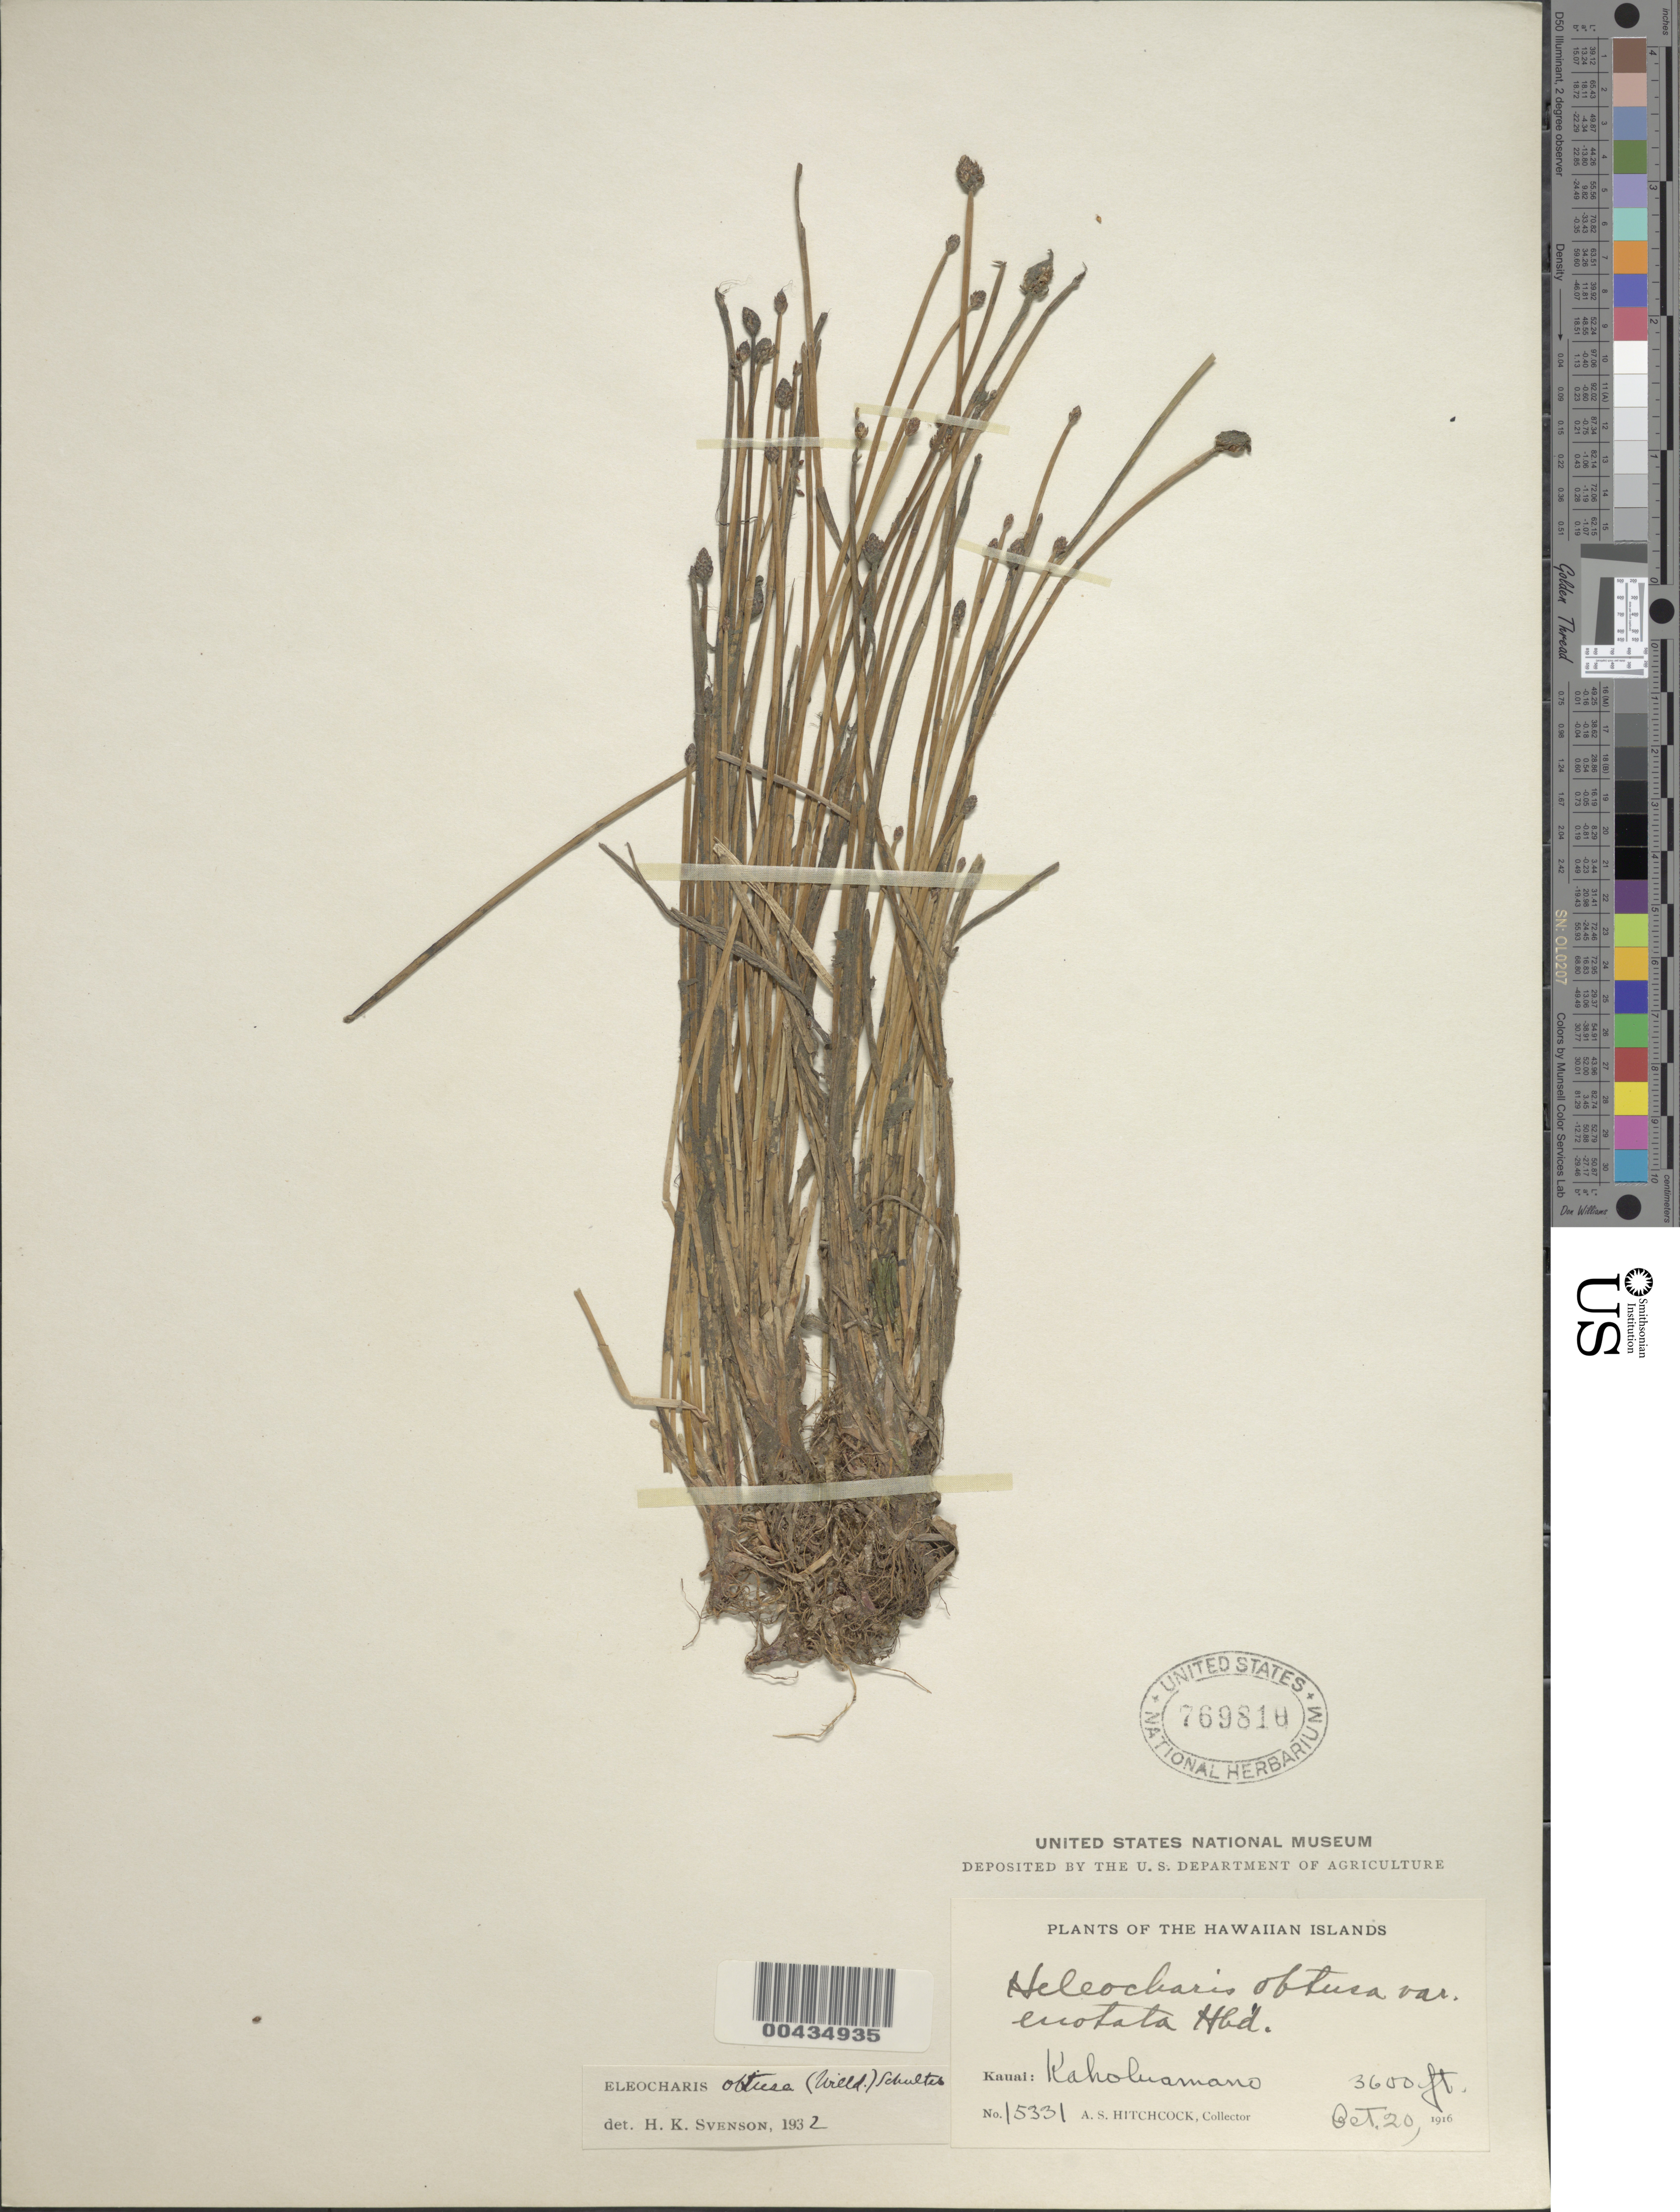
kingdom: Plantae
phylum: Tracheophyta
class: Liliopsida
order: Poales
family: Cyperaceae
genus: Eleocharis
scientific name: Eleocharis obtusa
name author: (Willd.) Schult.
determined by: Svenson, Henry K.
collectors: A. S. Hitchcock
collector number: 15331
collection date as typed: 20 Oct 1916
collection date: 1916-10-20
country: United States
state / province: Hawaii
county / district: Kauai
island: Kaua'i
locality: Kaholuamano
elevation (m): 1097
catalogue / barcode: US 769818